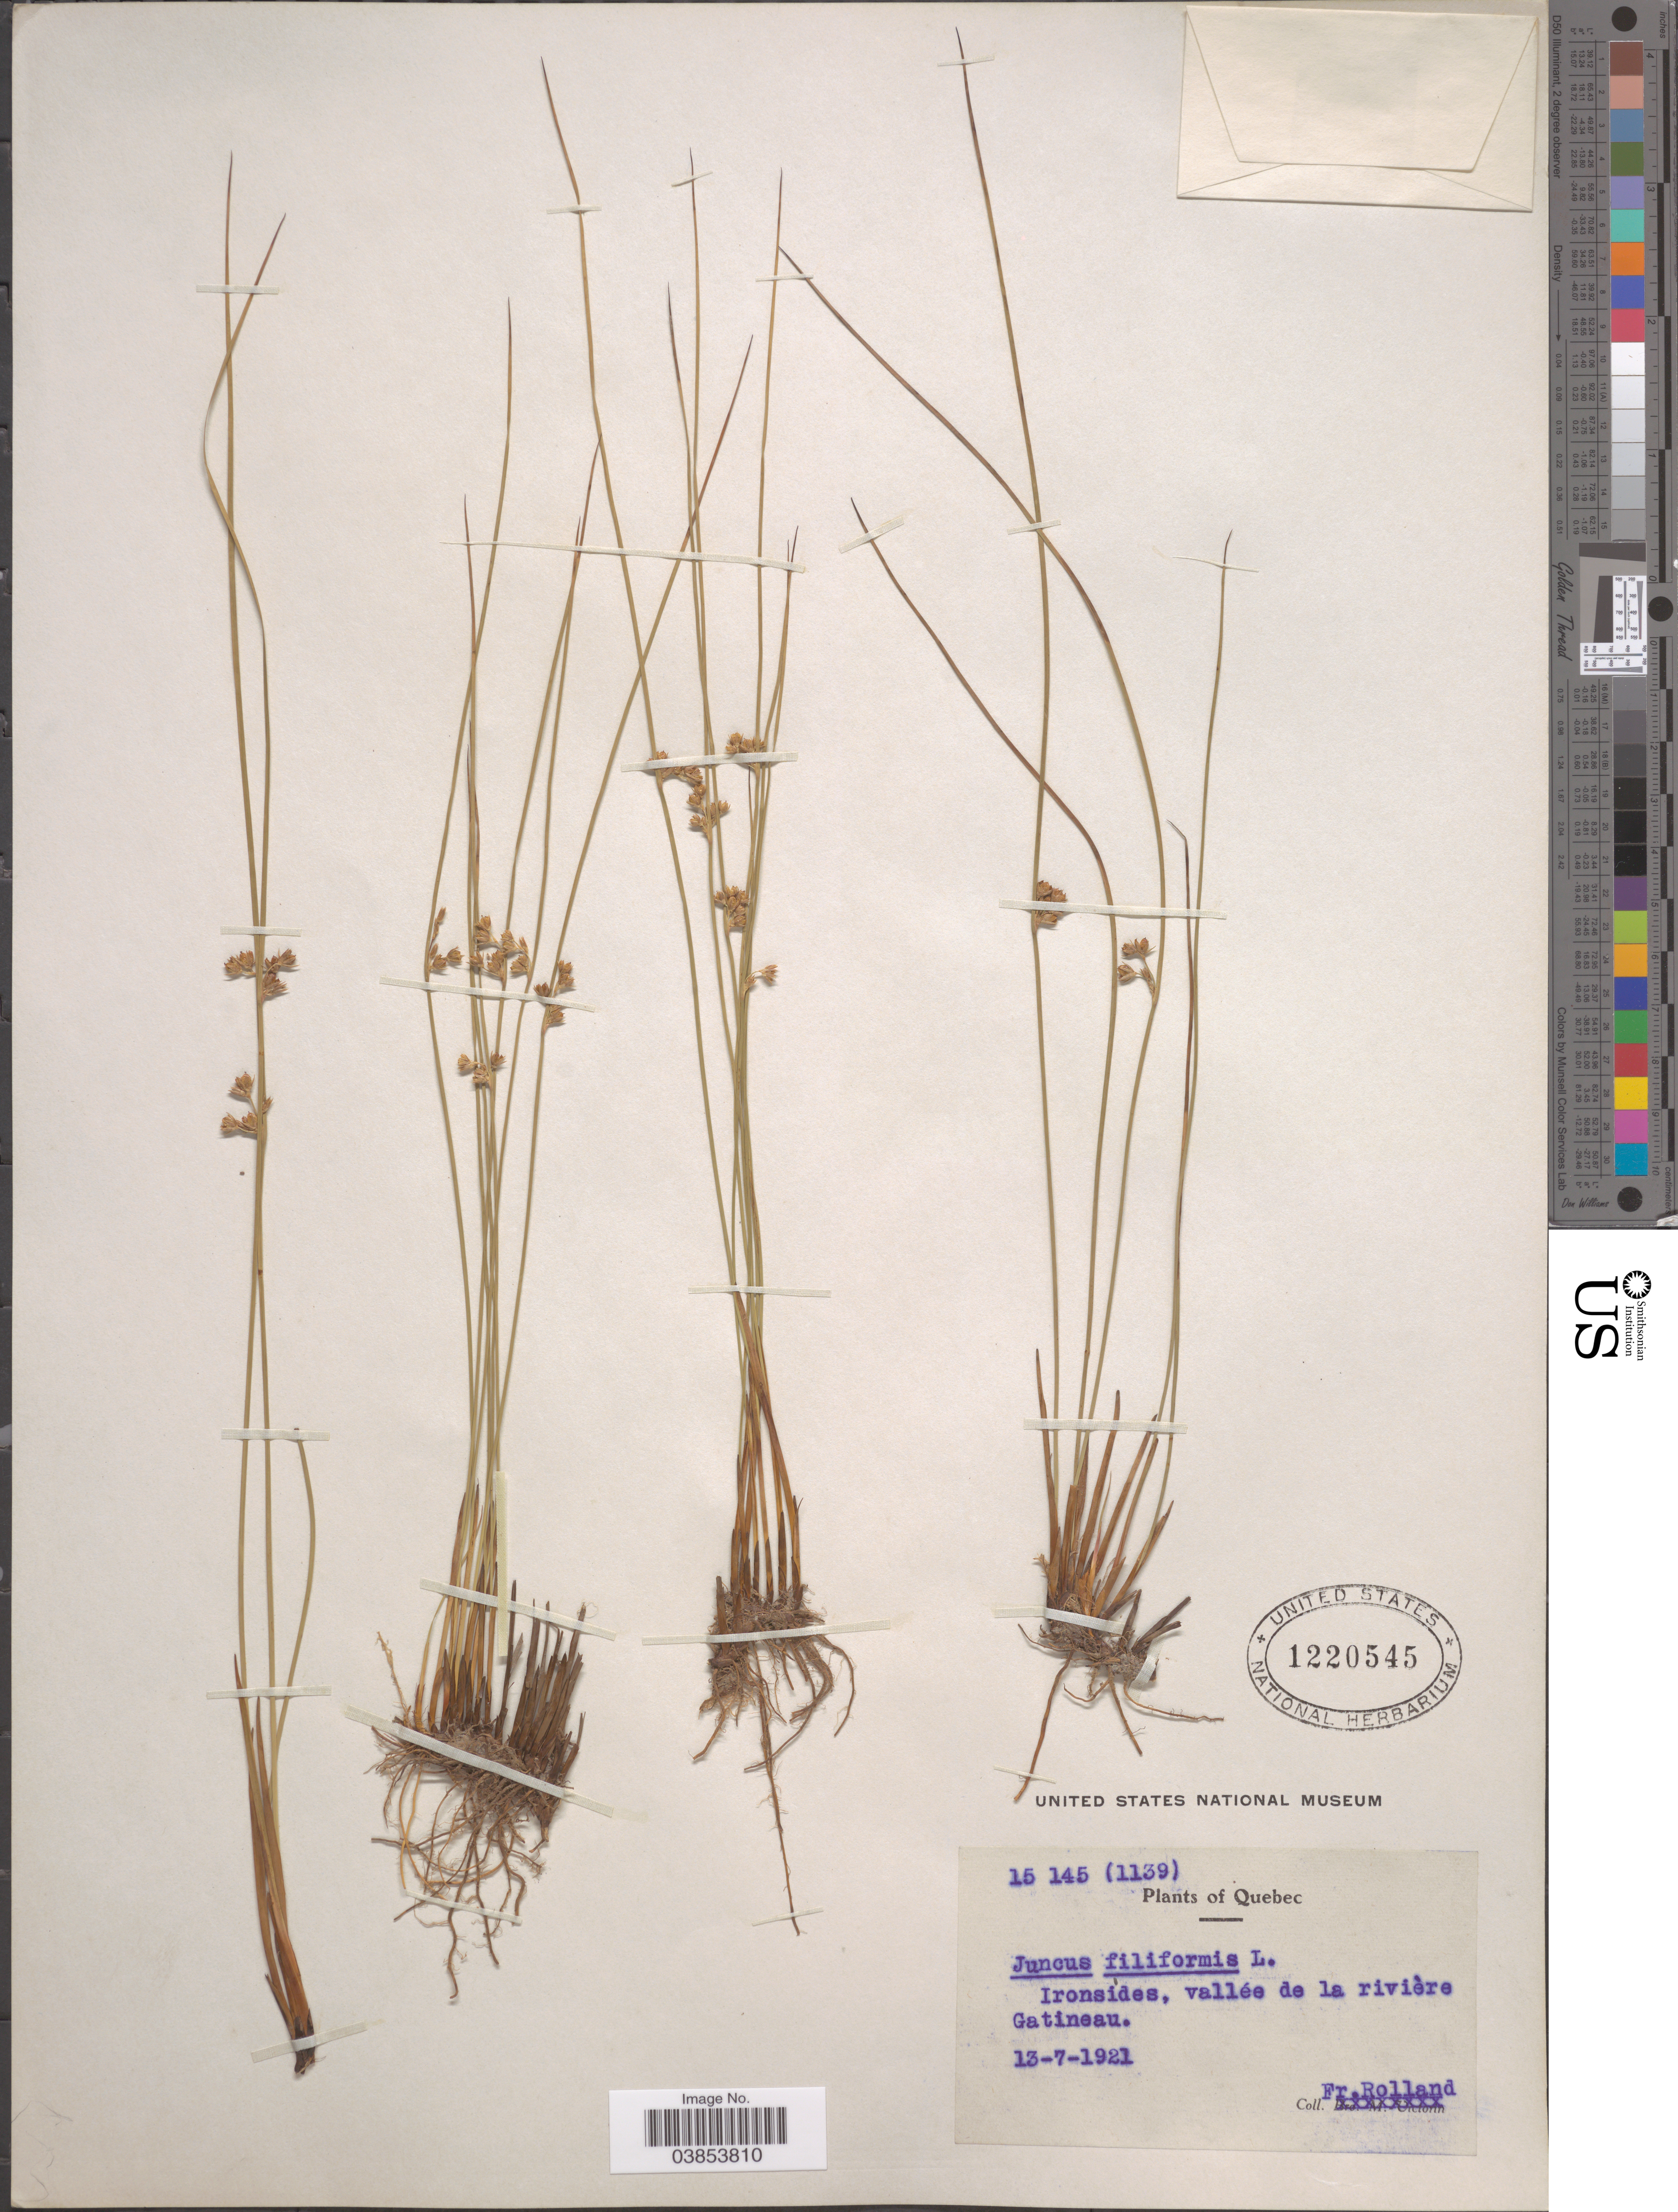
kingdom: Plantae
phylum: Tracheophyta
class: Liliopsida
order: Poales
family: Juncaceae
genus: Juncus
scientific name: Juncus filiformis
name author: L.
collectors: F. Rolland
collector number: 15145(1139)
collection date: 1921-07-13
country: Canada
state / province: Quebec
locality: Ironsides, vallée de la rivière Gatineau.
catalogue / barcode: US 1220545